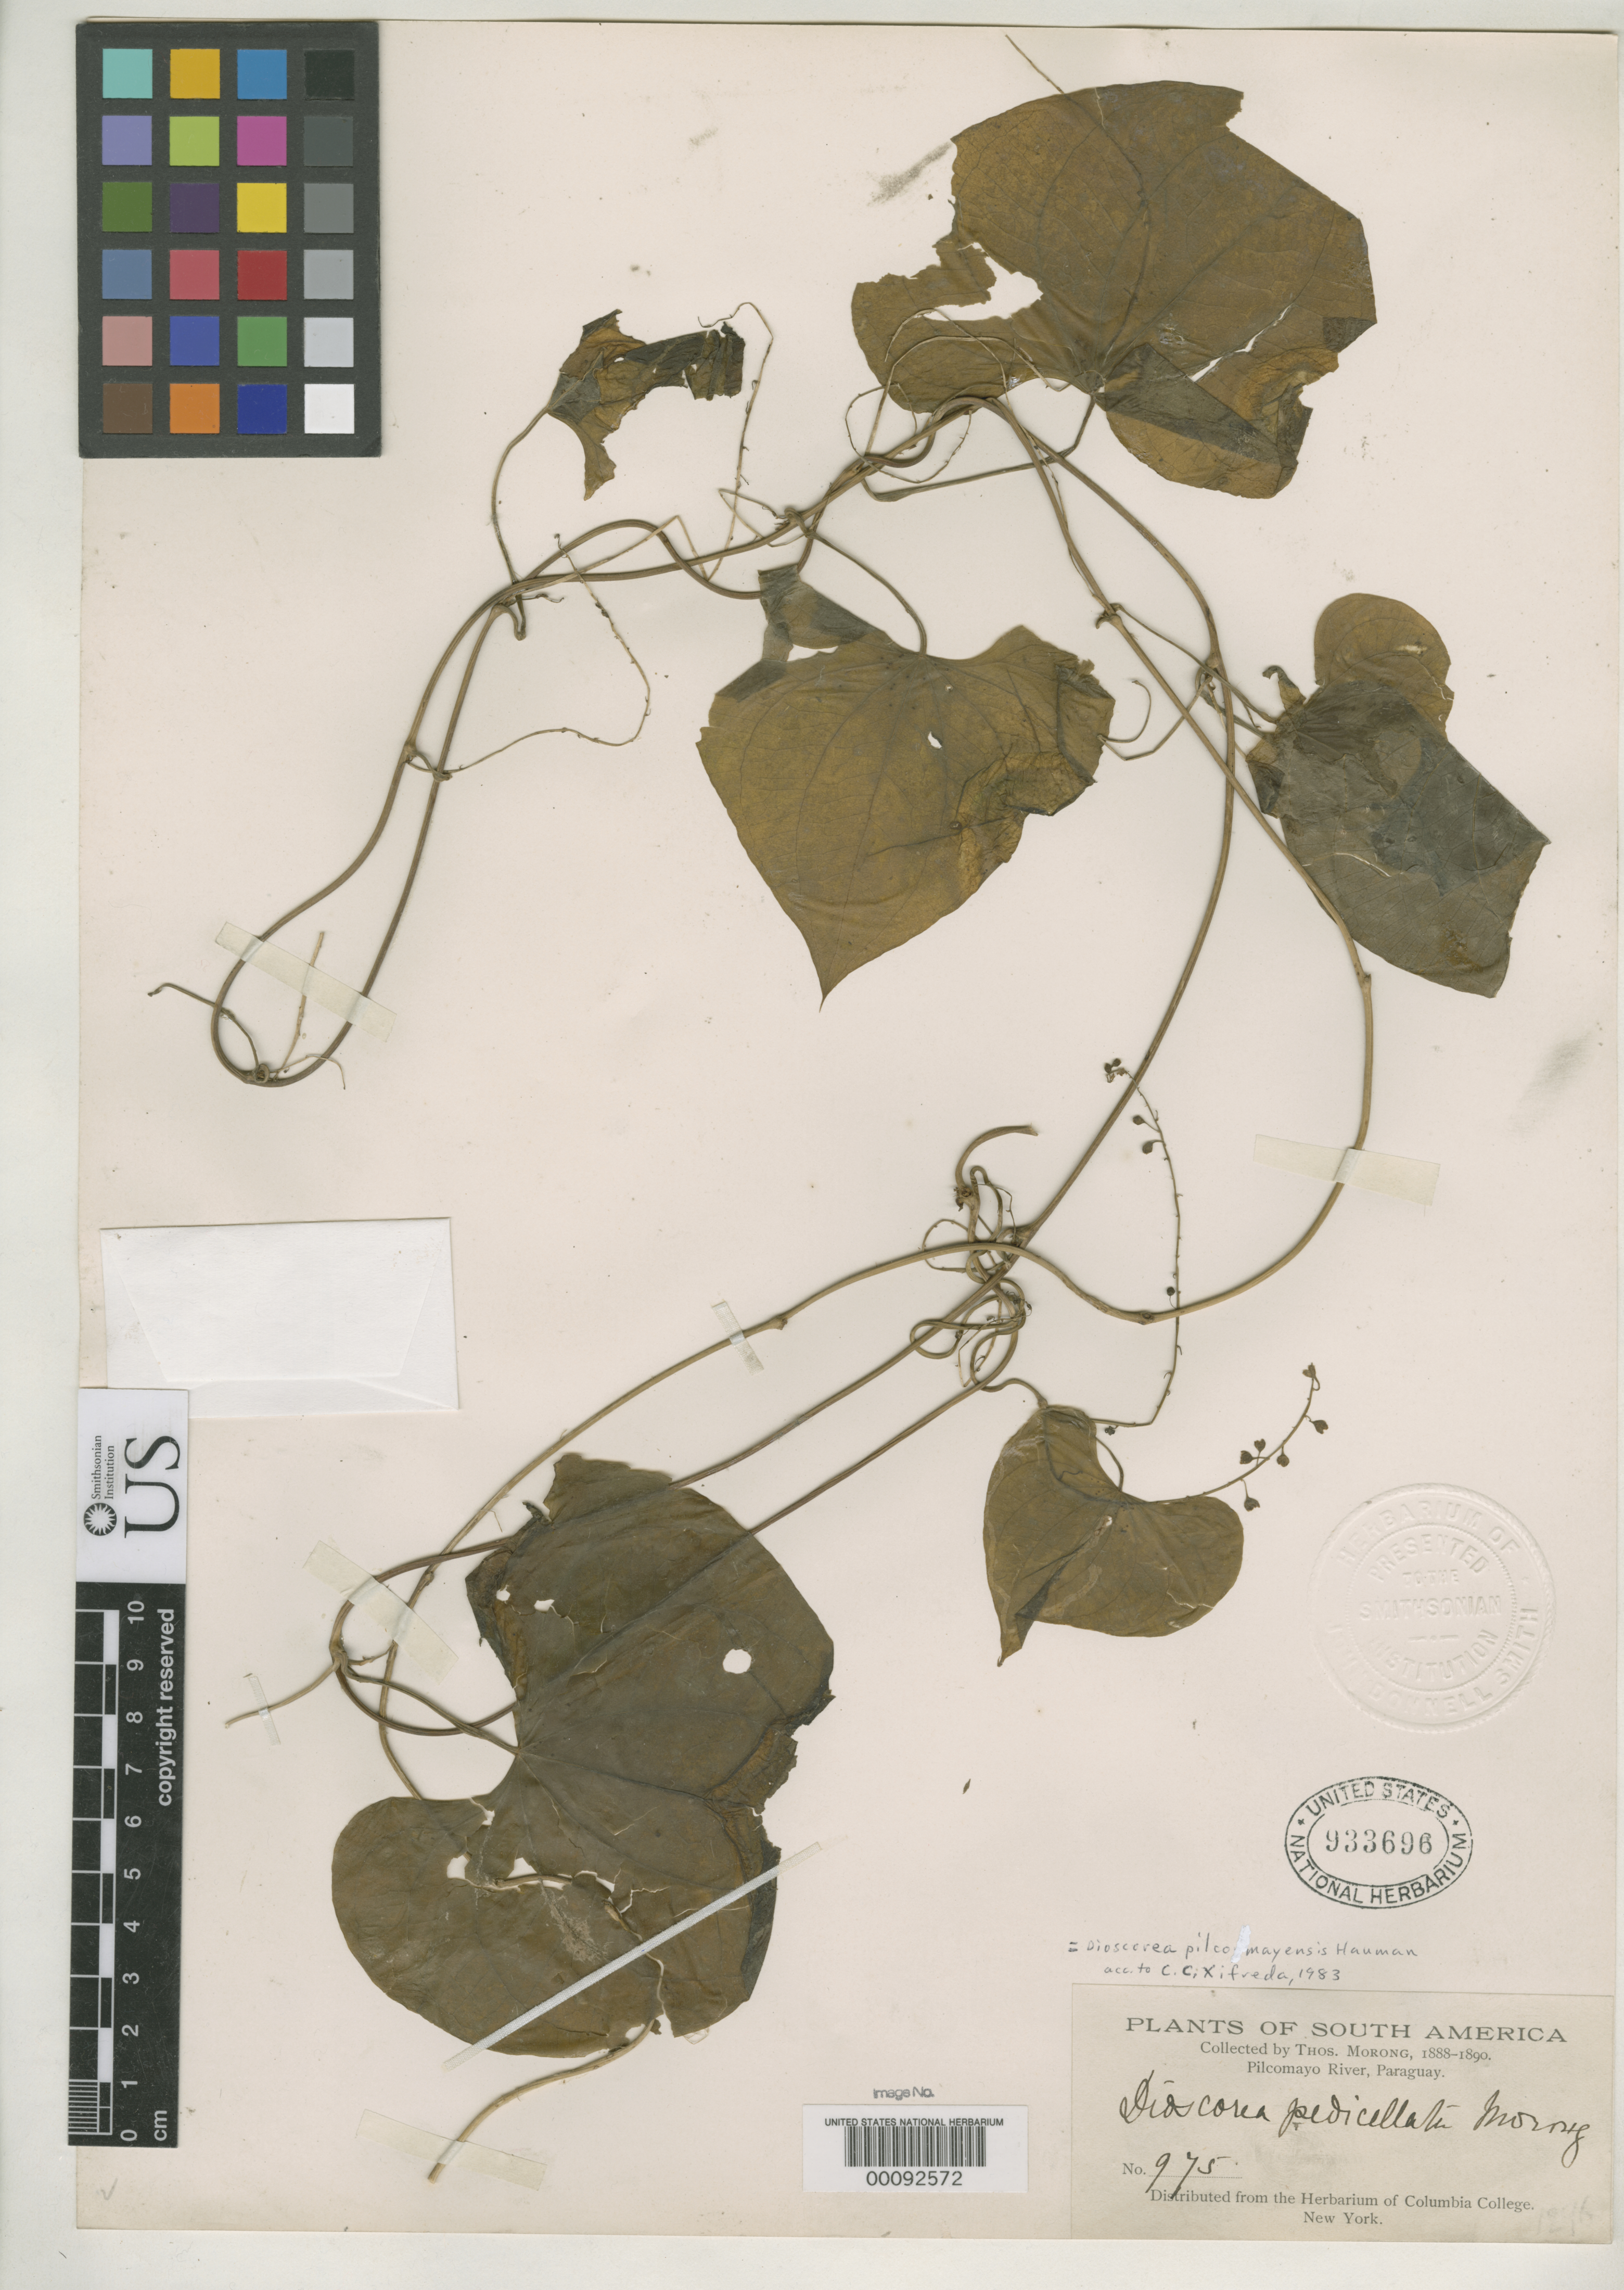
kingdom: Plantae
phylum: Tracheophyta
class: Liliopsida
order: Dioscoreales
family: Dioscoreaceae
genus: Dioscorea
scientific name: Dioscorea pedicellata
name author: Morong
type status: Isotype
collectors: T. Morong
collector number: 975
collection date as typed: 1888 to -- --- 1890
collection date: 1888/1890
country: Paraguay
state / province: Boquerón / Presidente Hayes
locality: Pilcomayo River.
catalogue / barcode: US 933696